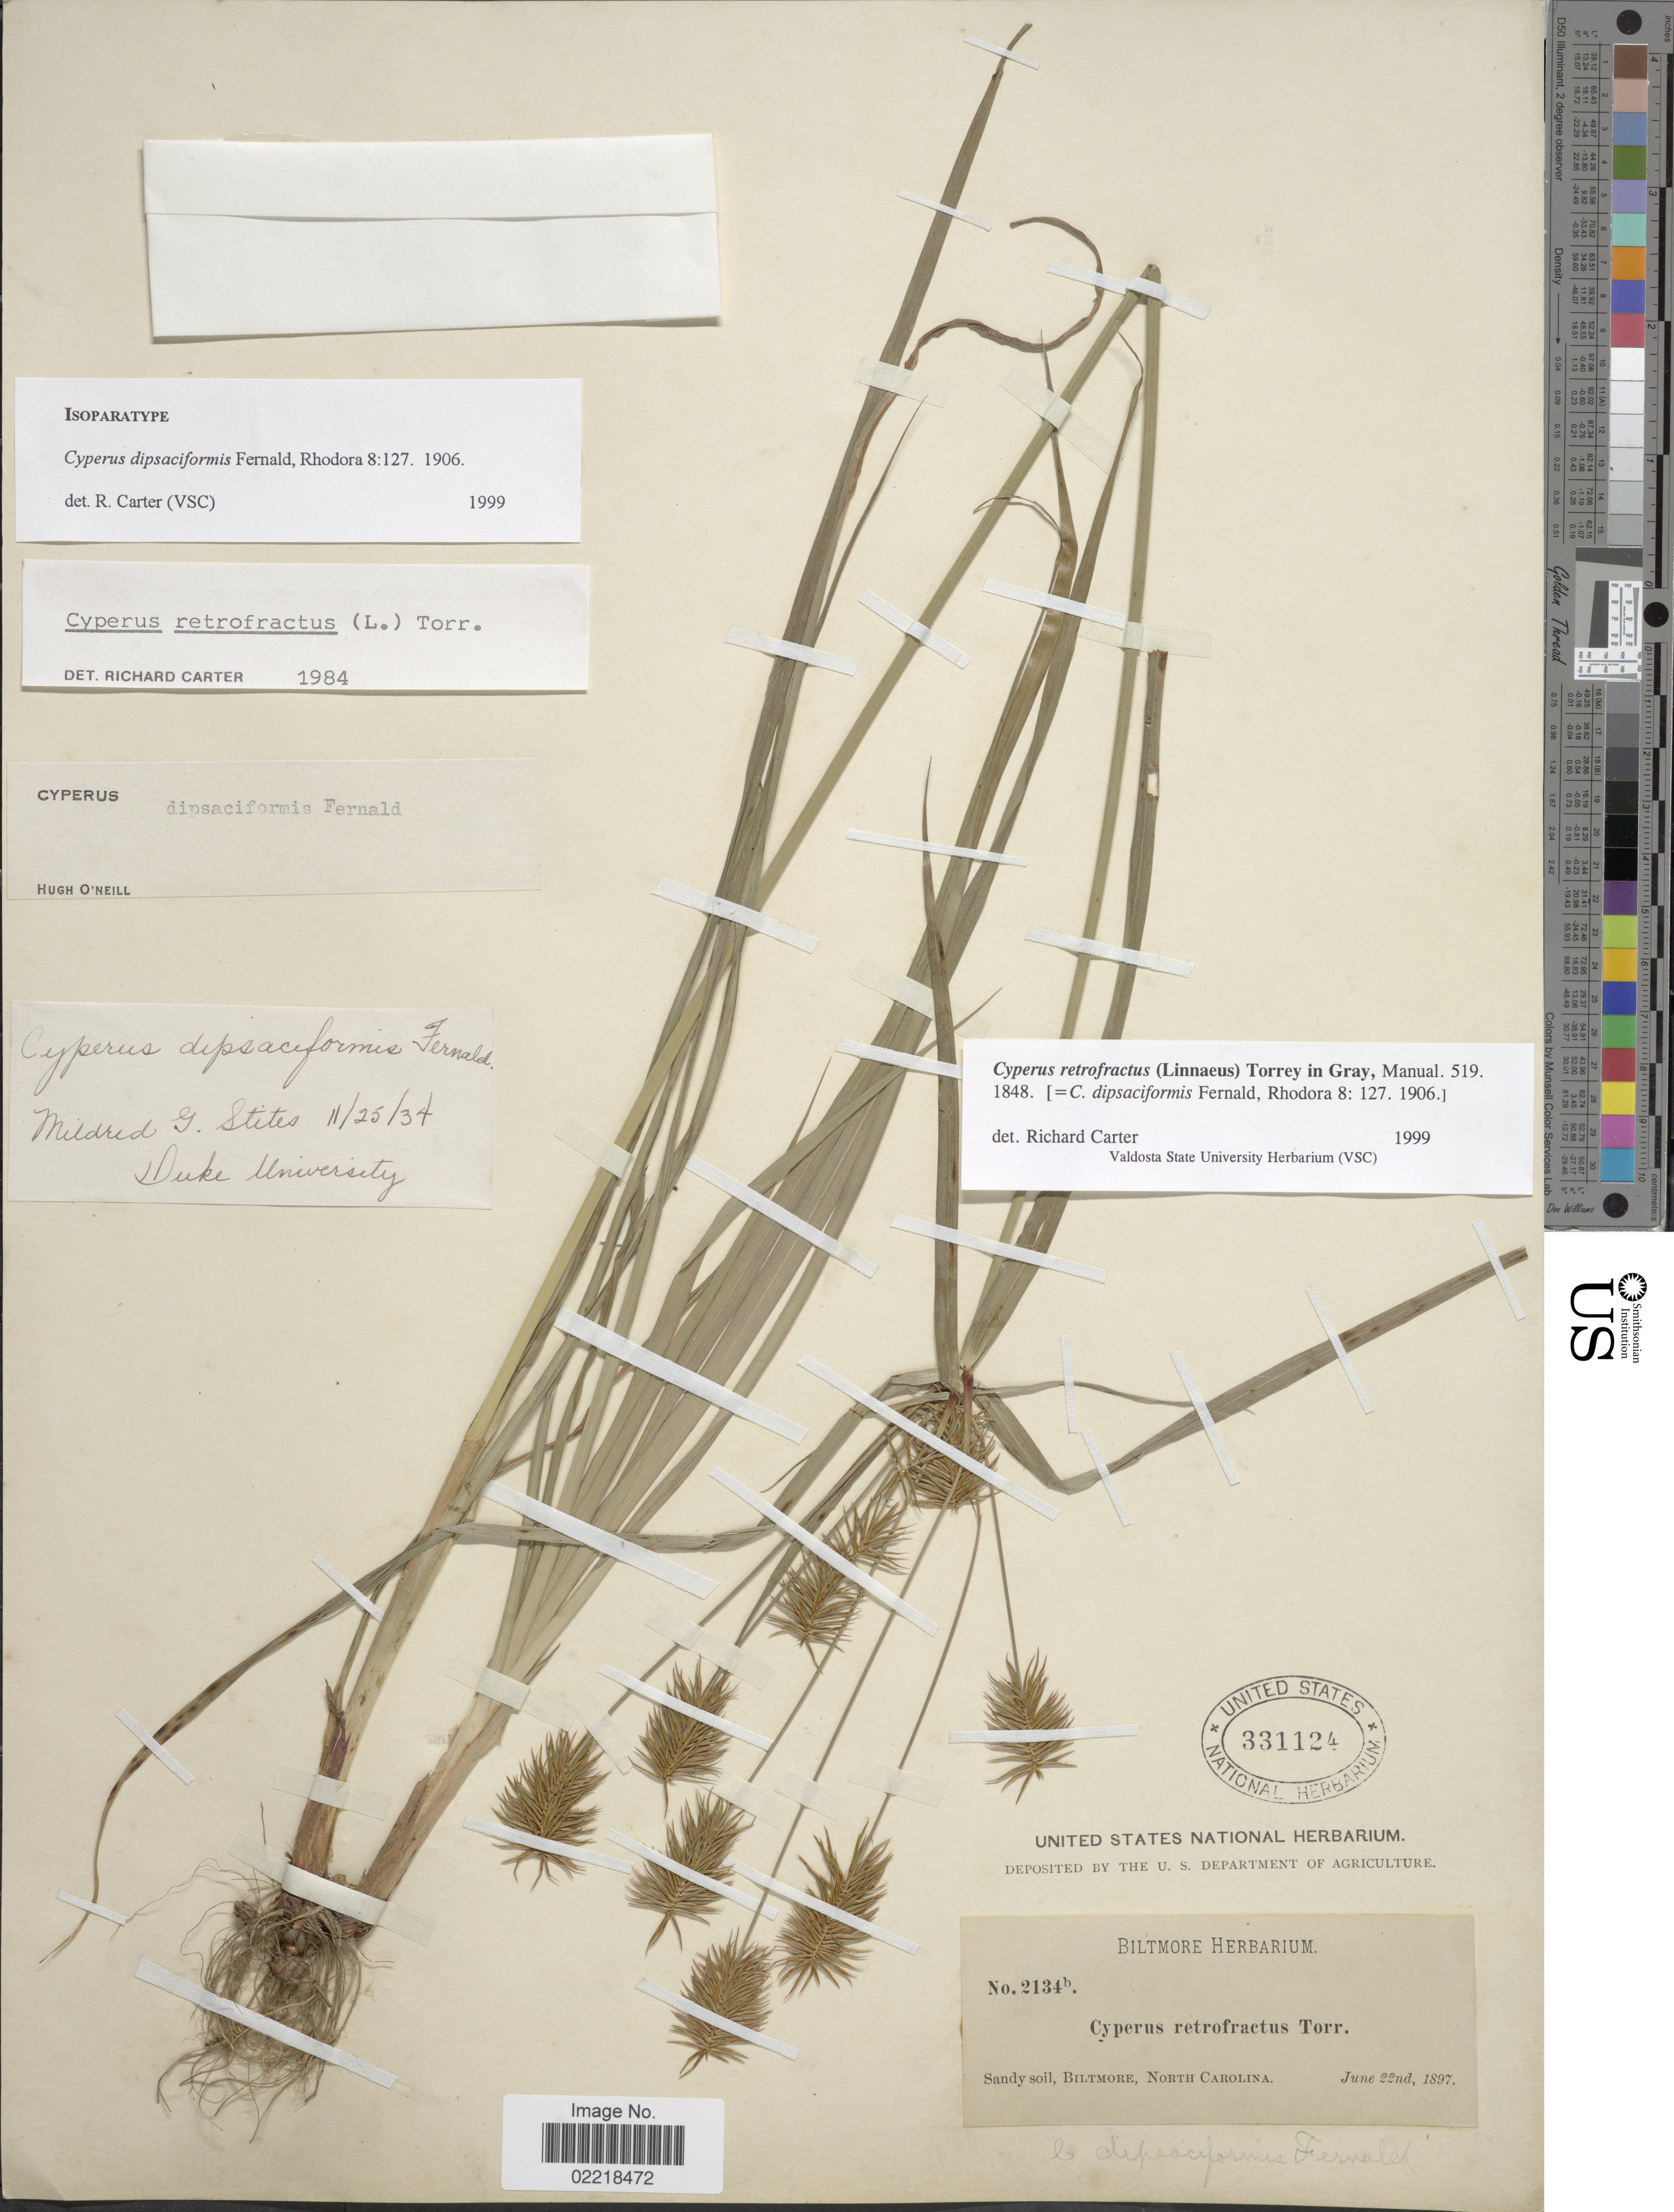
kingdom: Plantae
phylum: Tracheophyta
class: Liliopsida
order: Poales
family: Cyperaceae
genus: Cyperus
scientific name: Cyperus retrofractus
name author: (L.) Torr.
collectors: ex herb. Biltmore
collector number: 2134b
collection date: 1897-06-22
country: United States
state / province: North Carolina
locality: Sandy soil, Biltmore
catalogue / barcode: US 331124